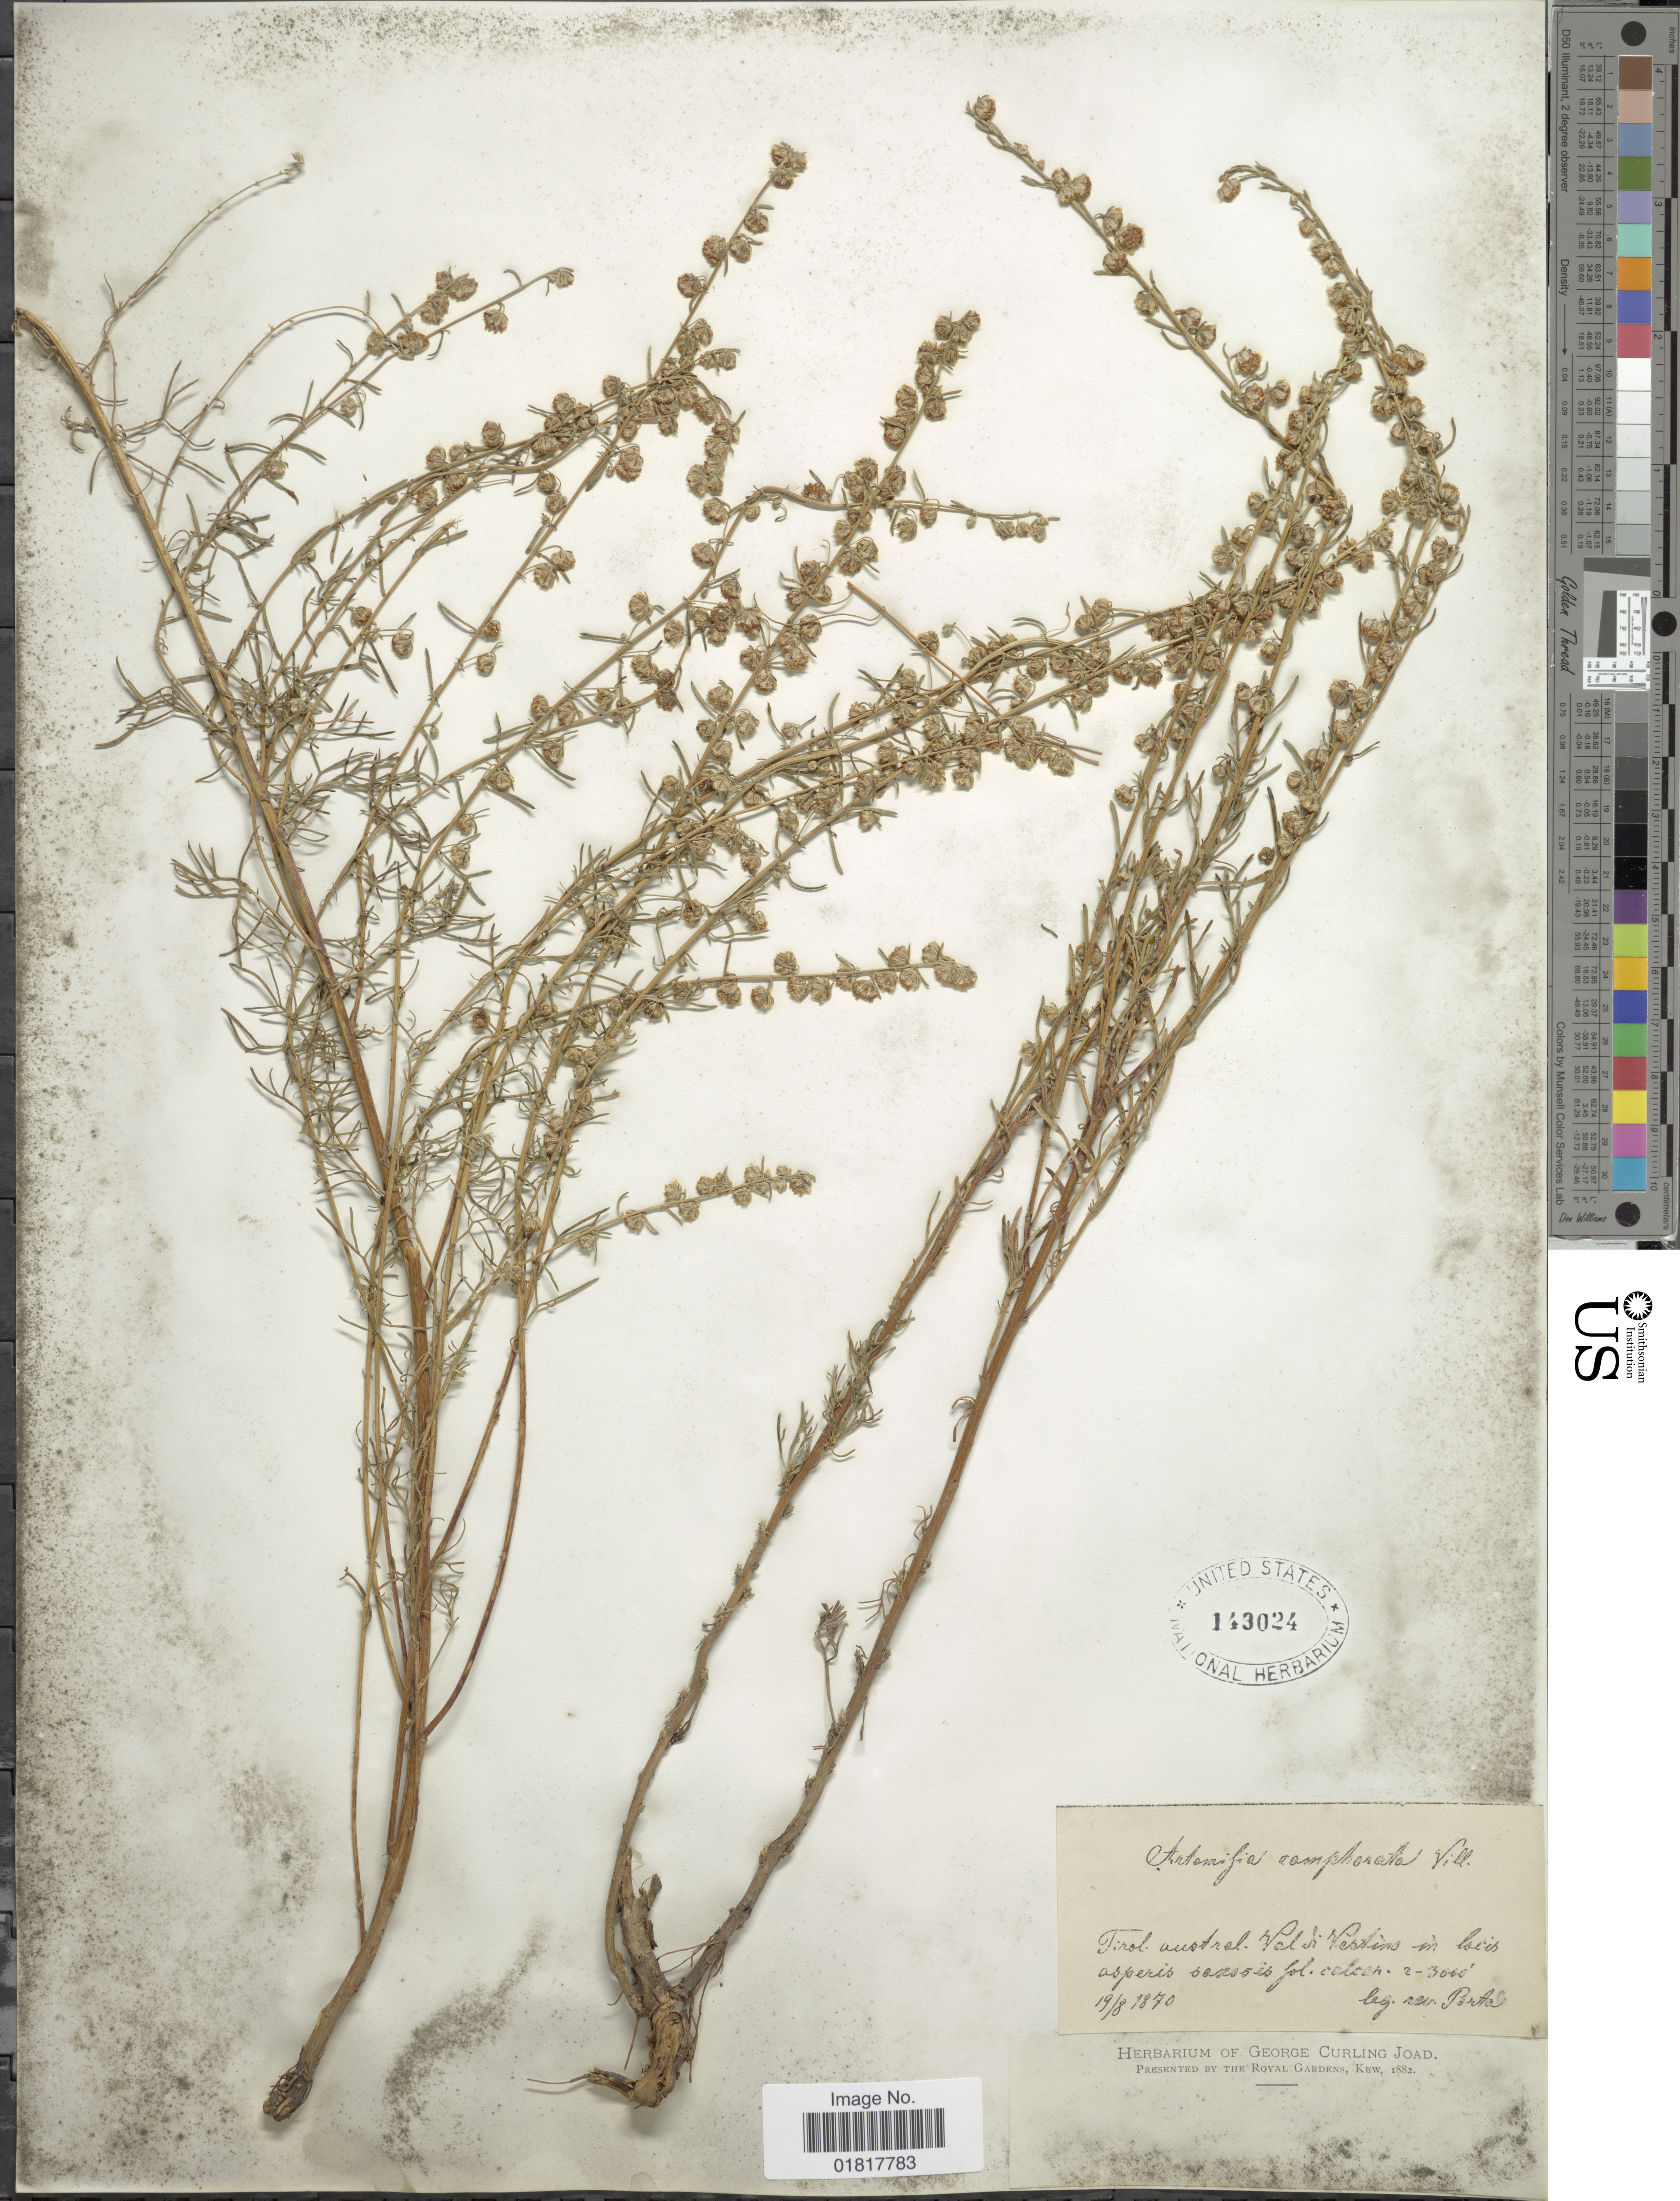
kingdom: Plantae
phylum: Tracheophyta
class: Magnoliopsida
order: Asterales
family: Asteraceae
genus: Artemisia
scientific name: Artemisia camphorata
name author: Vill.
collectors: -- Porta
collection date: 1870-08-19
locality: Trol austral. Val di Westin in lois asperis sosis [interpreted]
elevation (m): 610